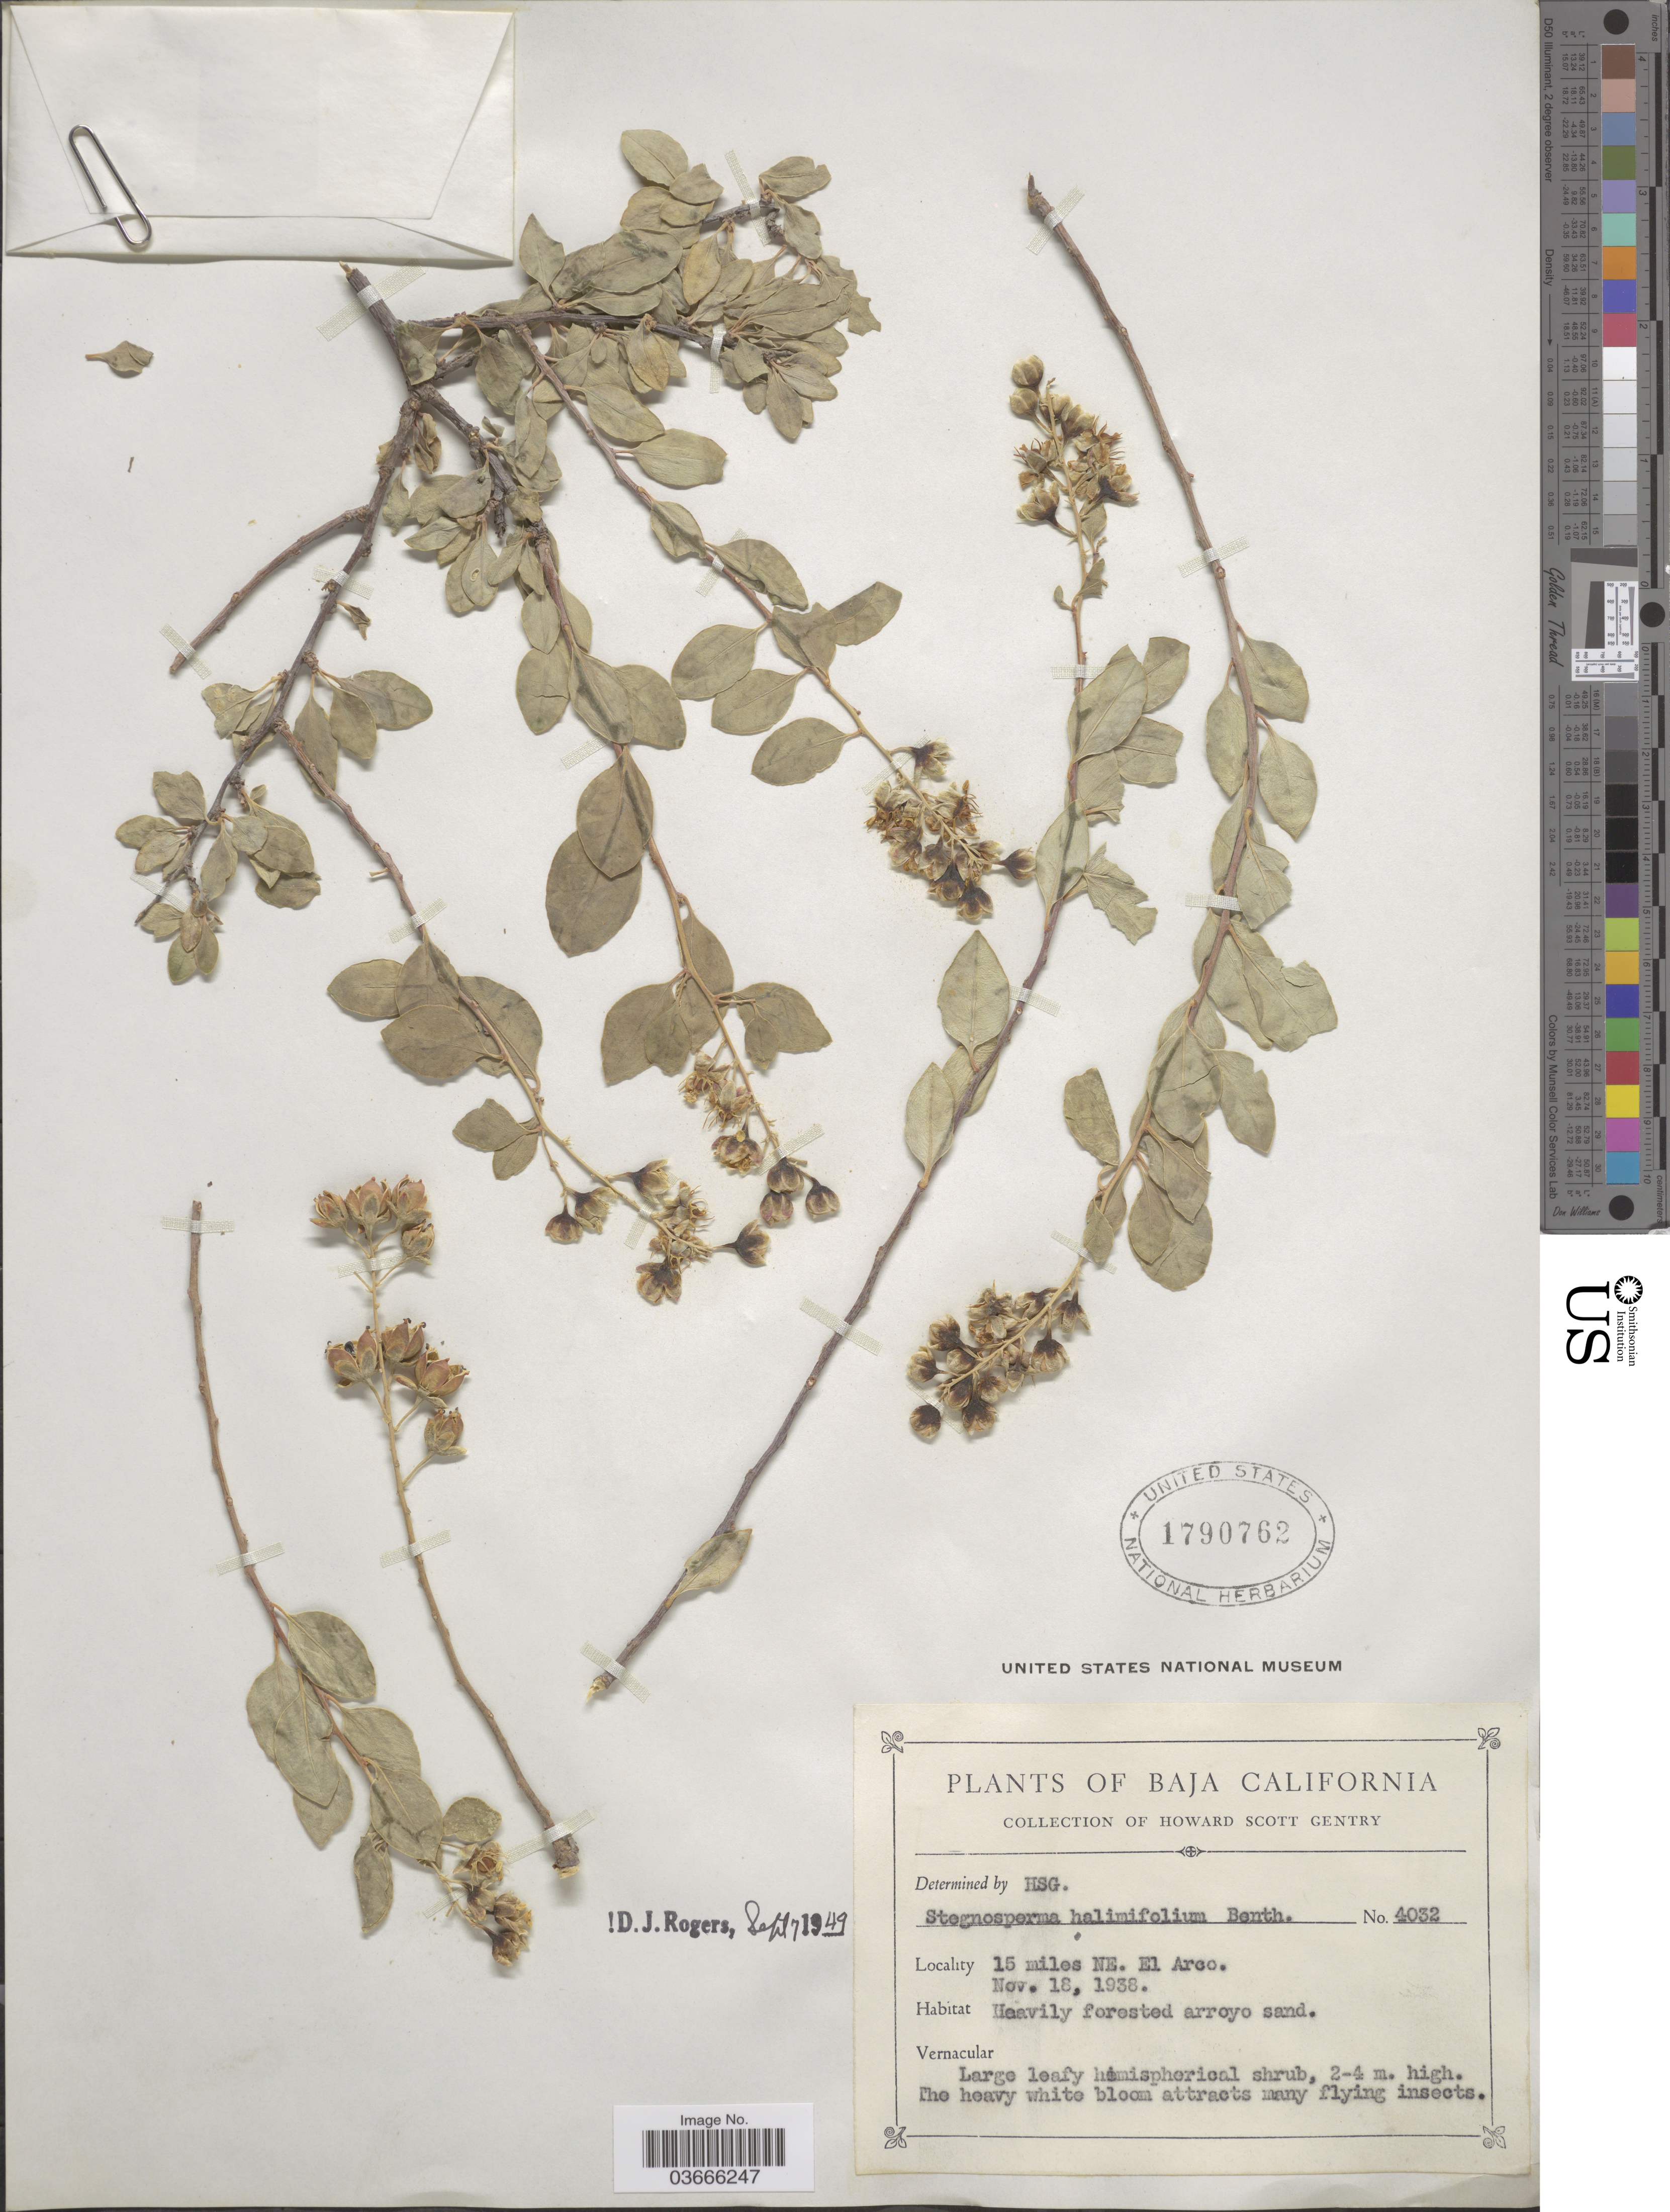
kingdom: Plantae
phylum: Tracheophyta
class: Magnoliopsida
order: Caryophyllales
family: Stegnospermataceae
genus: Stegnosperma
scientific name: Stegnosperma halimifolium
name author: Benth.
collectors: H. S. Gentry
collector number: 4032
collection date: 1938-11-18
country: Mexico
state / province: Baja California Sur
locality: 15 miles NE. El Arco.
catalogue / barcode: US 1790762